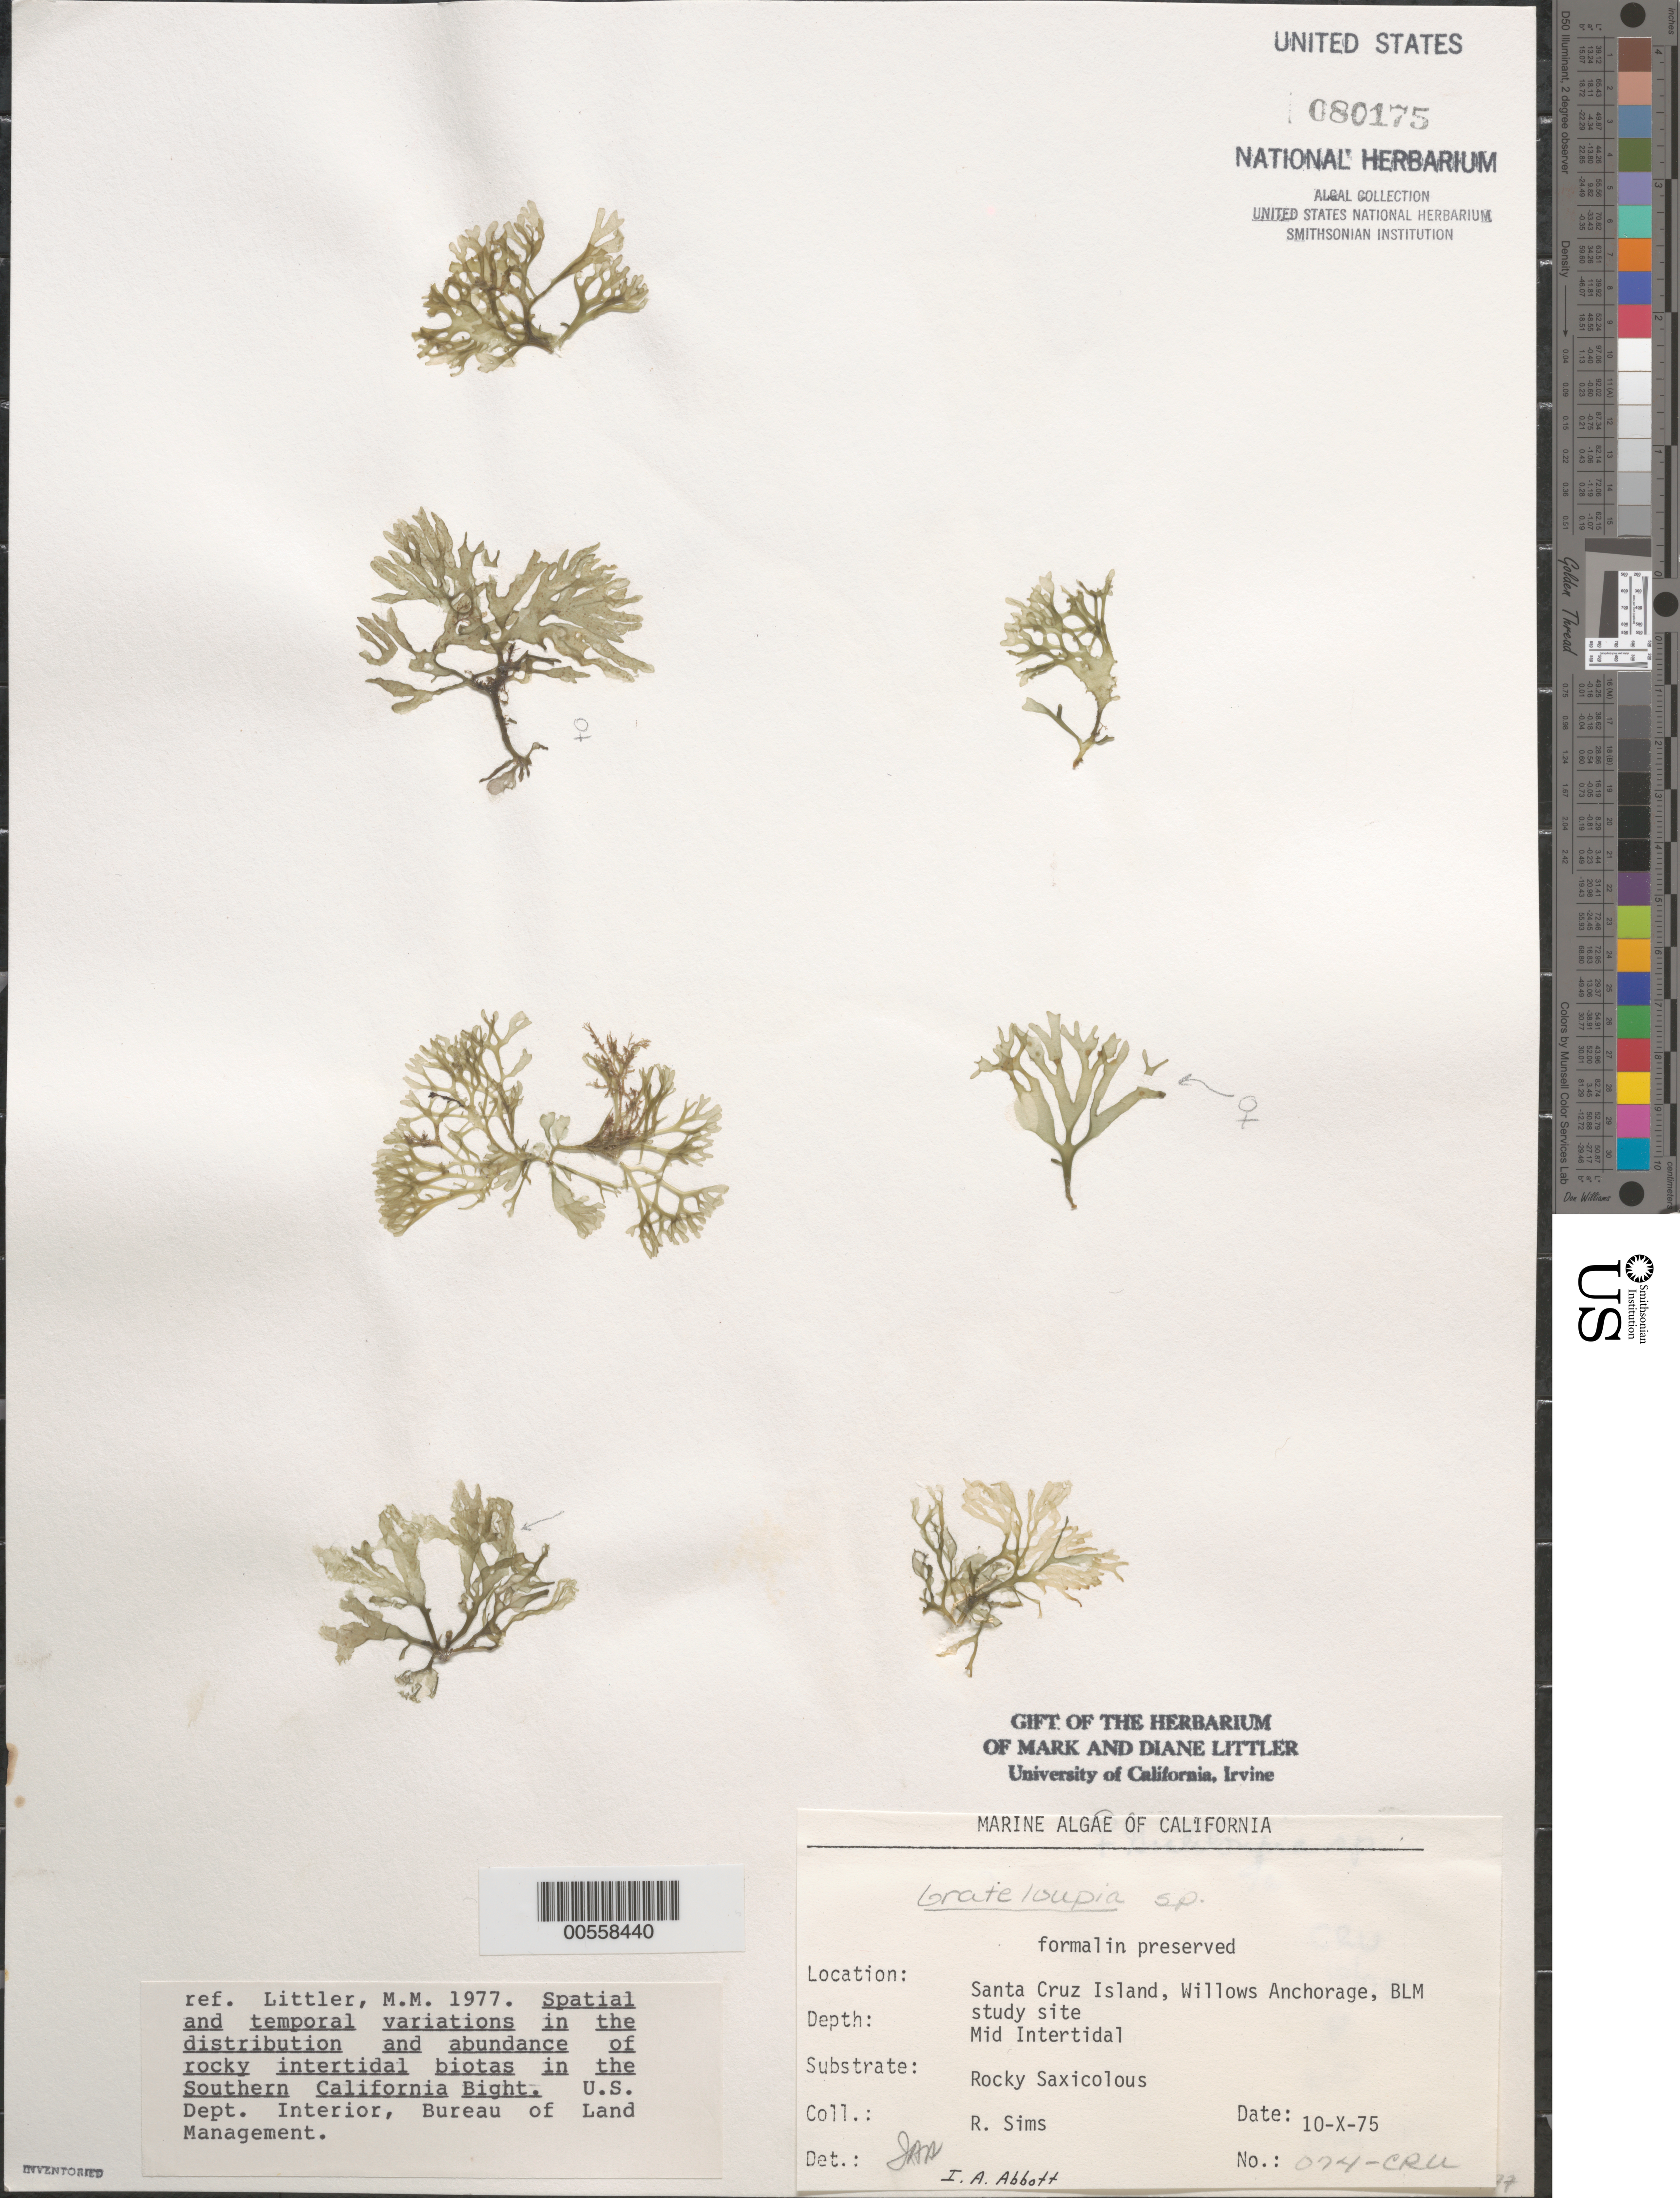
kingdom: Plantae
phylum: Rhodophyta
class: Florideophyceae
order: Halymeniales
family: Halymeniaceae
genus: Grateloupia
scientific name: Grateloupia sp.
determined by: Abbott, Isabella A.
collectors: R. H. Sims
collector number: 074-cru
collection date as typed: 10 Oct 1975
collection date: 1975-10-10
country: United States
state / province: California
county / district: Santa Barbara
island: Santa Cruz Island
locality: Willows Anchorage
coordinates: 33 57'38"N, 119 45'18"W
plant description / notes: BLM-SOCALBIGHT Rocky Intertidal Survey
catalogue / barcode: US 80175